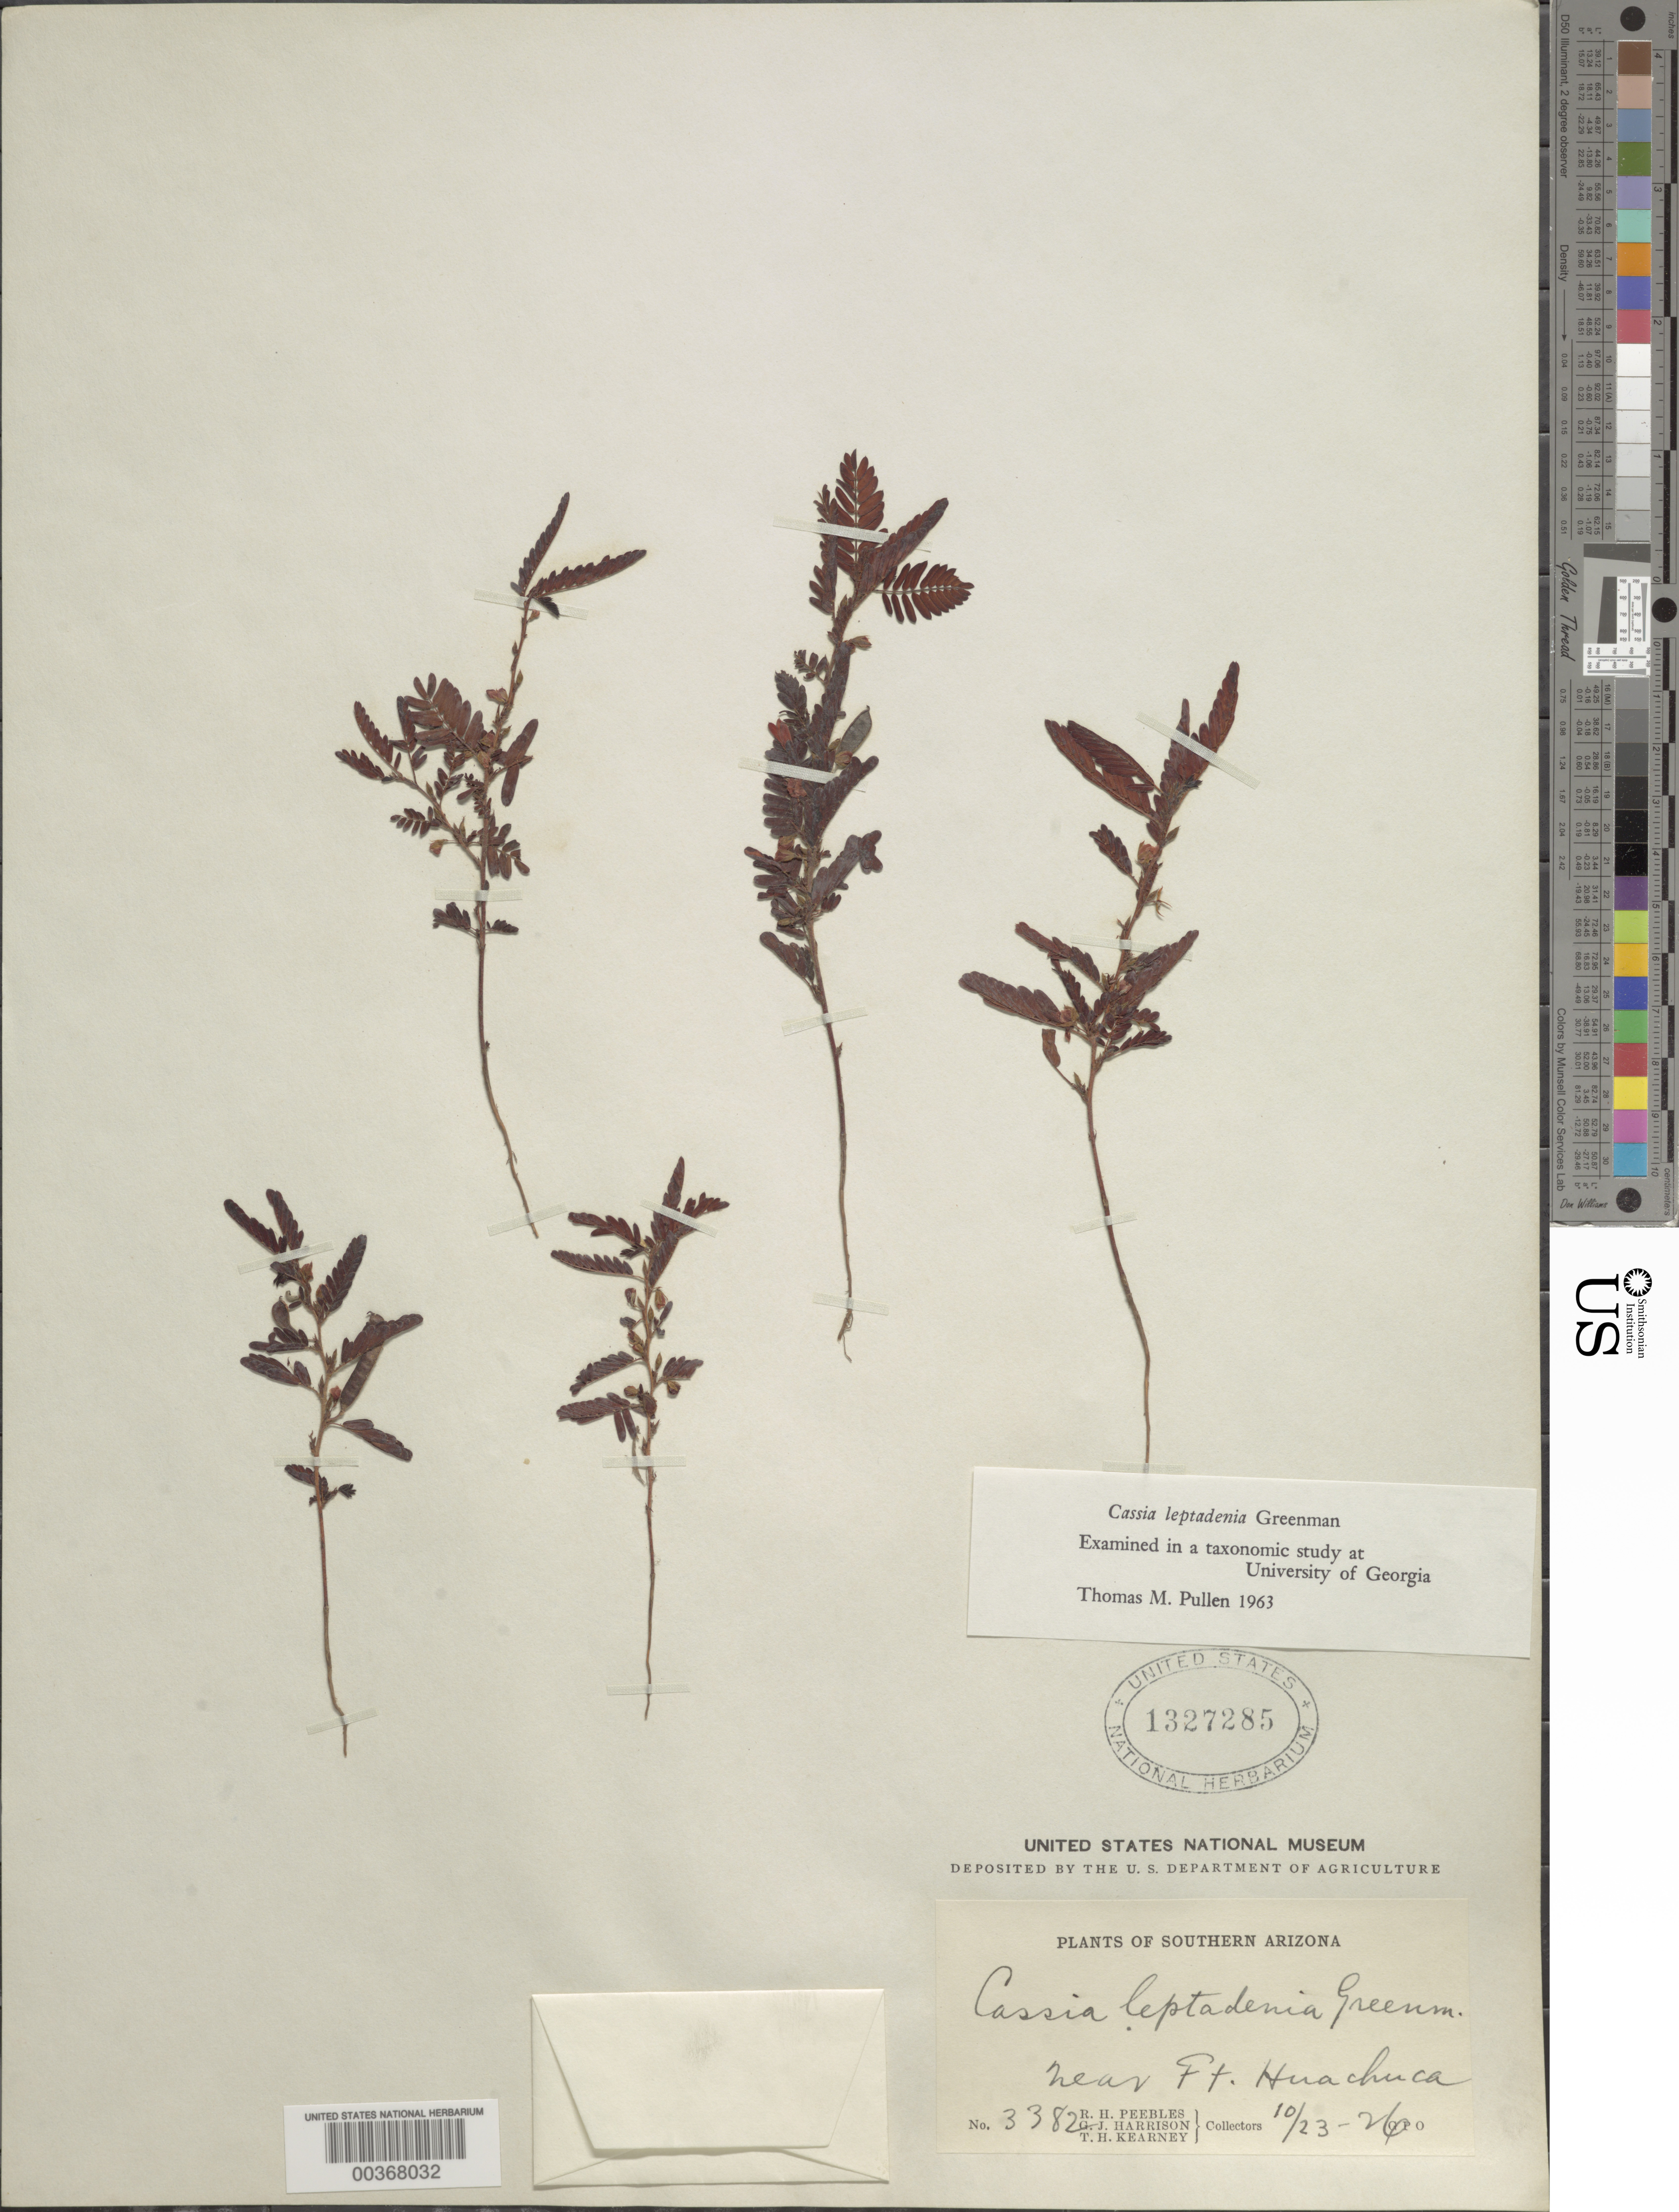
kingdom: Plantae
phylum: Tracheophyta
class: Magnoliopsida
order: Fabales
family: Fabaceae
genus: Chamaecrista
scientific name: Chamaecrista nictitans var. mensalis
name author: (Greenm.) H.S. Irwin & Barneby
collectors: R. H. Peebles, G. J. Harrison & T. H. Kearney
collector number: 3382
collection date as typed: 23 Oct 1926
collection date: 1926-10-23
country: United States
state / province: Arizona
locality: Near ft. huachuca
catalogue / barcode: US 1327285